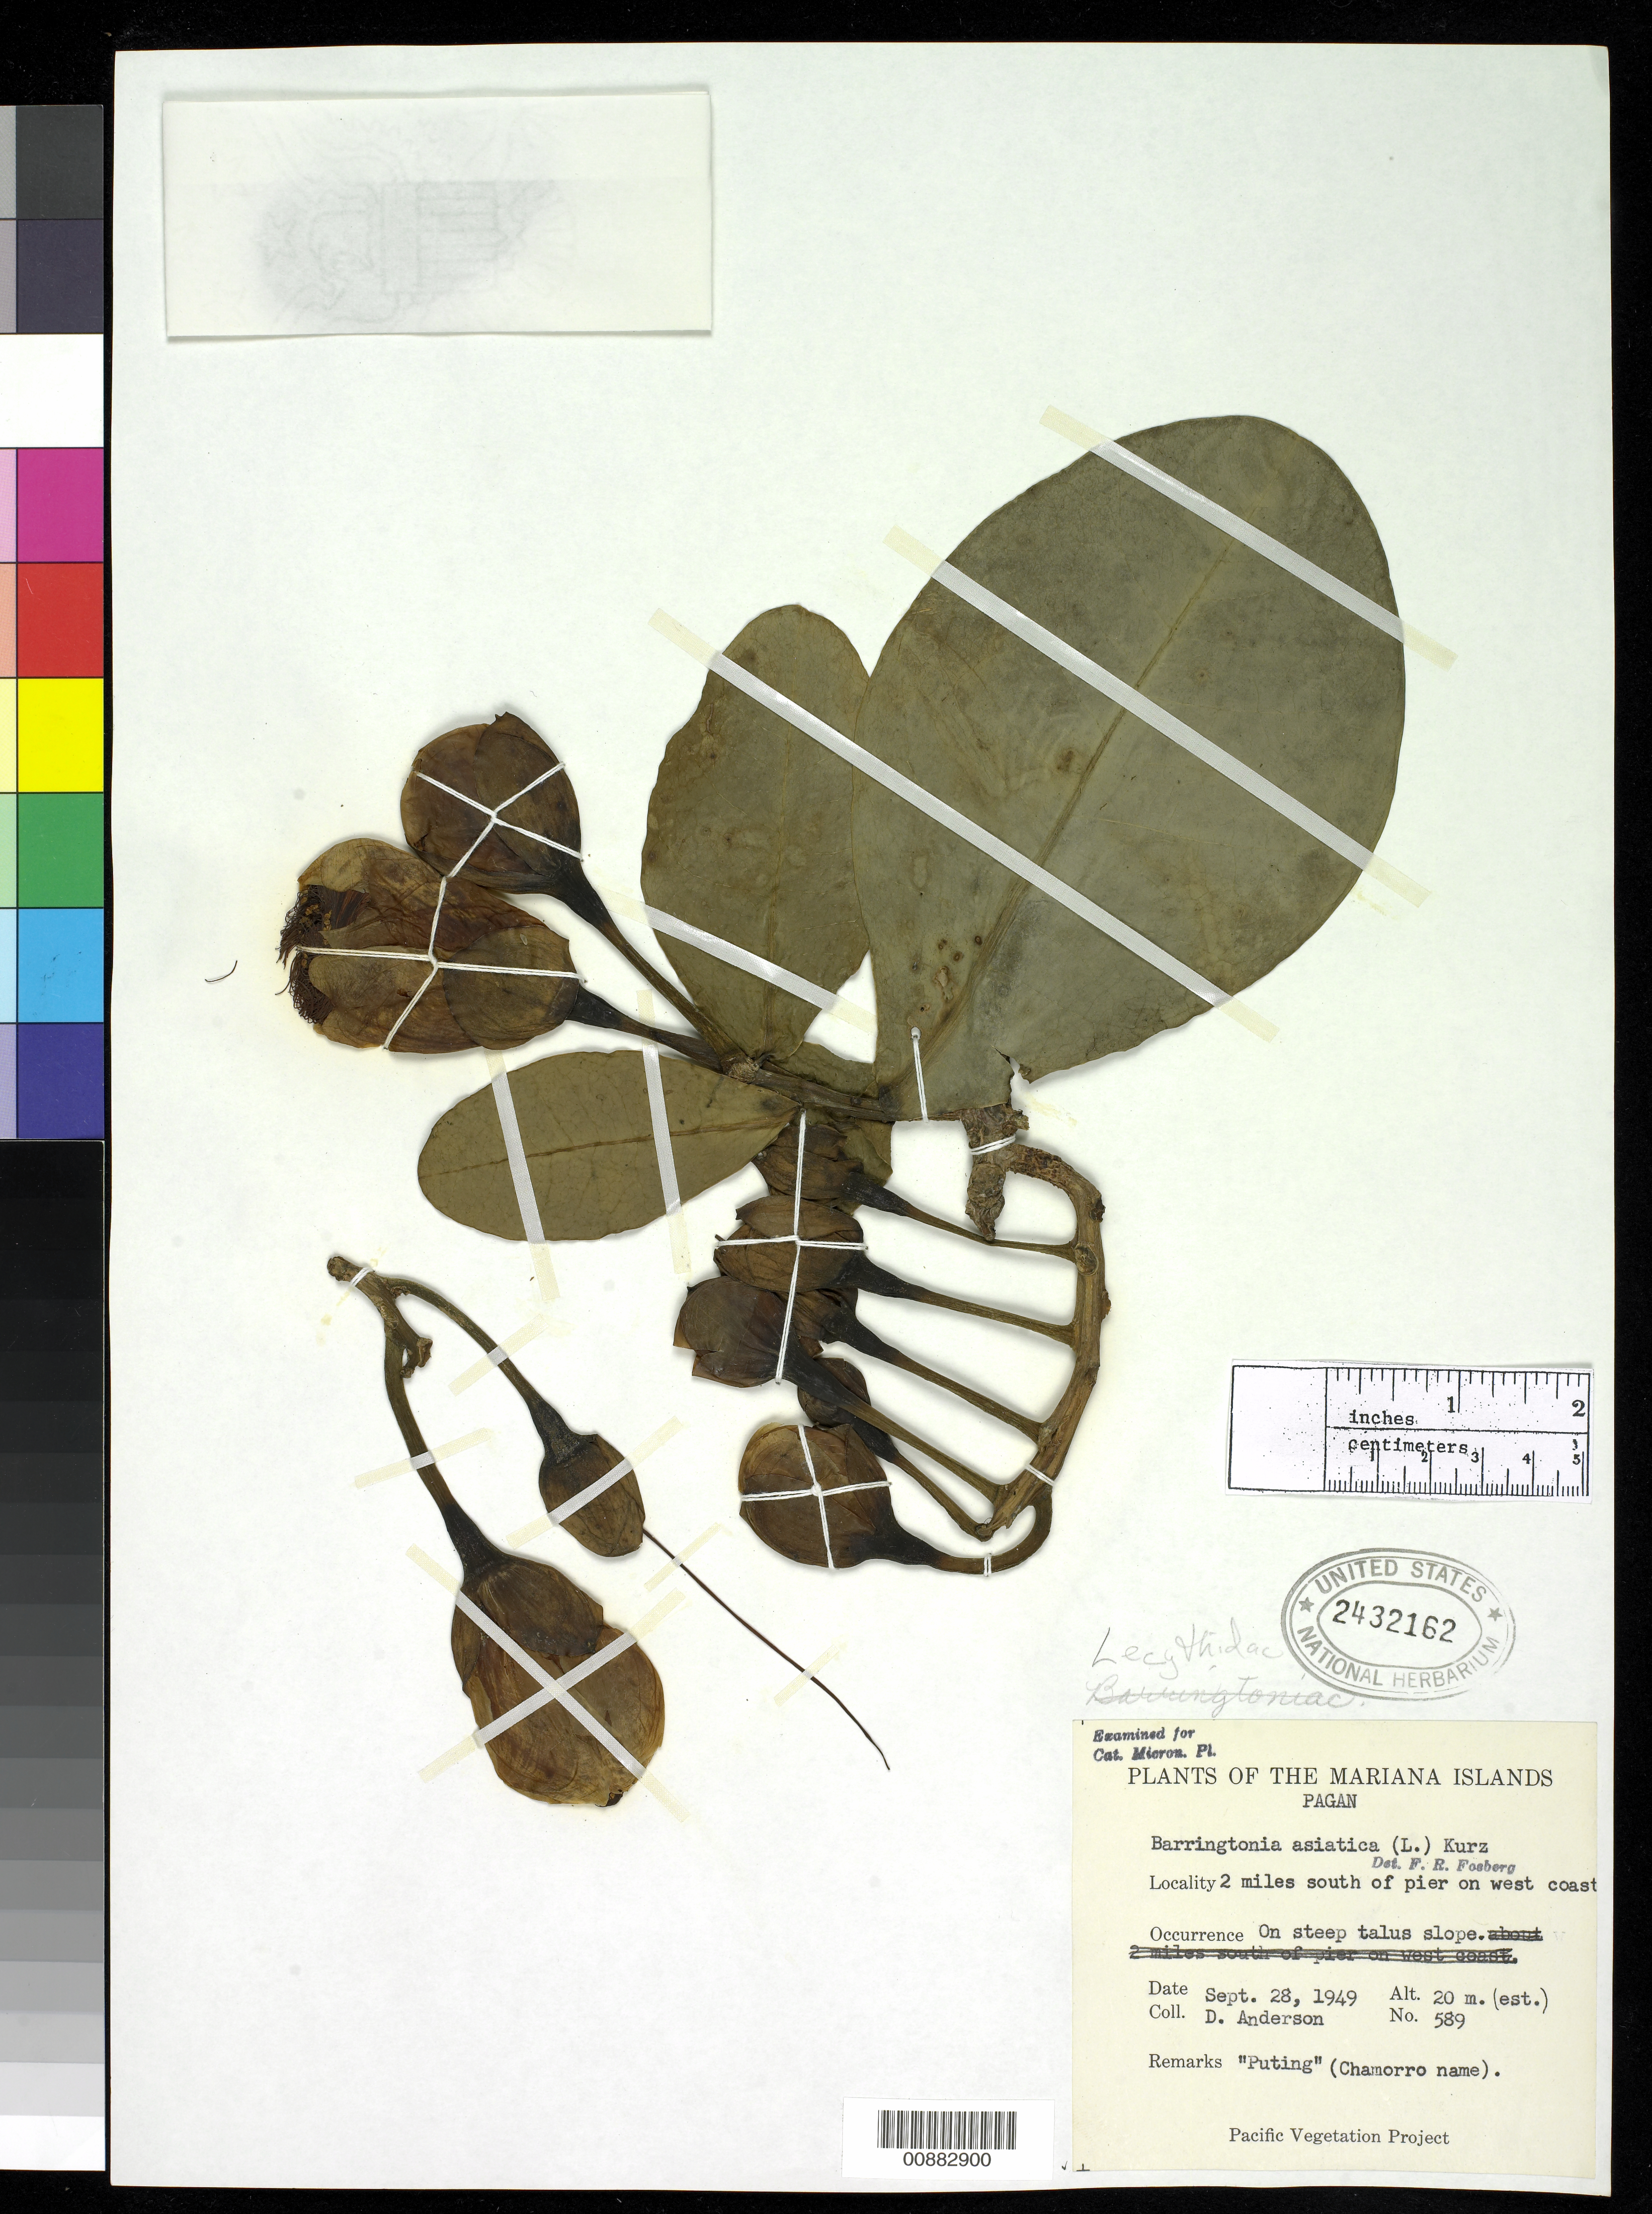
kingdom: Plantae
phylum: Tracheophyta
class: Magnoliopsida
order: Ericales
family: Lecythidaceae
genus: Barringtonia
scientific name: Barringtonia asiatica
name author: (L.) Kurz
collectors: D. Anderson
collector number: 589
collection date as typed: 28 Sep 1949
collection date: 1949-09-28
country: Northern Mariana Islands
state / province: Northern Islands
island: Pagan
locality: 2 miles S of pier on W coast.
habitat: On steep talus slope.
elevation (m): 20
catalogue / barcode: US 2432162